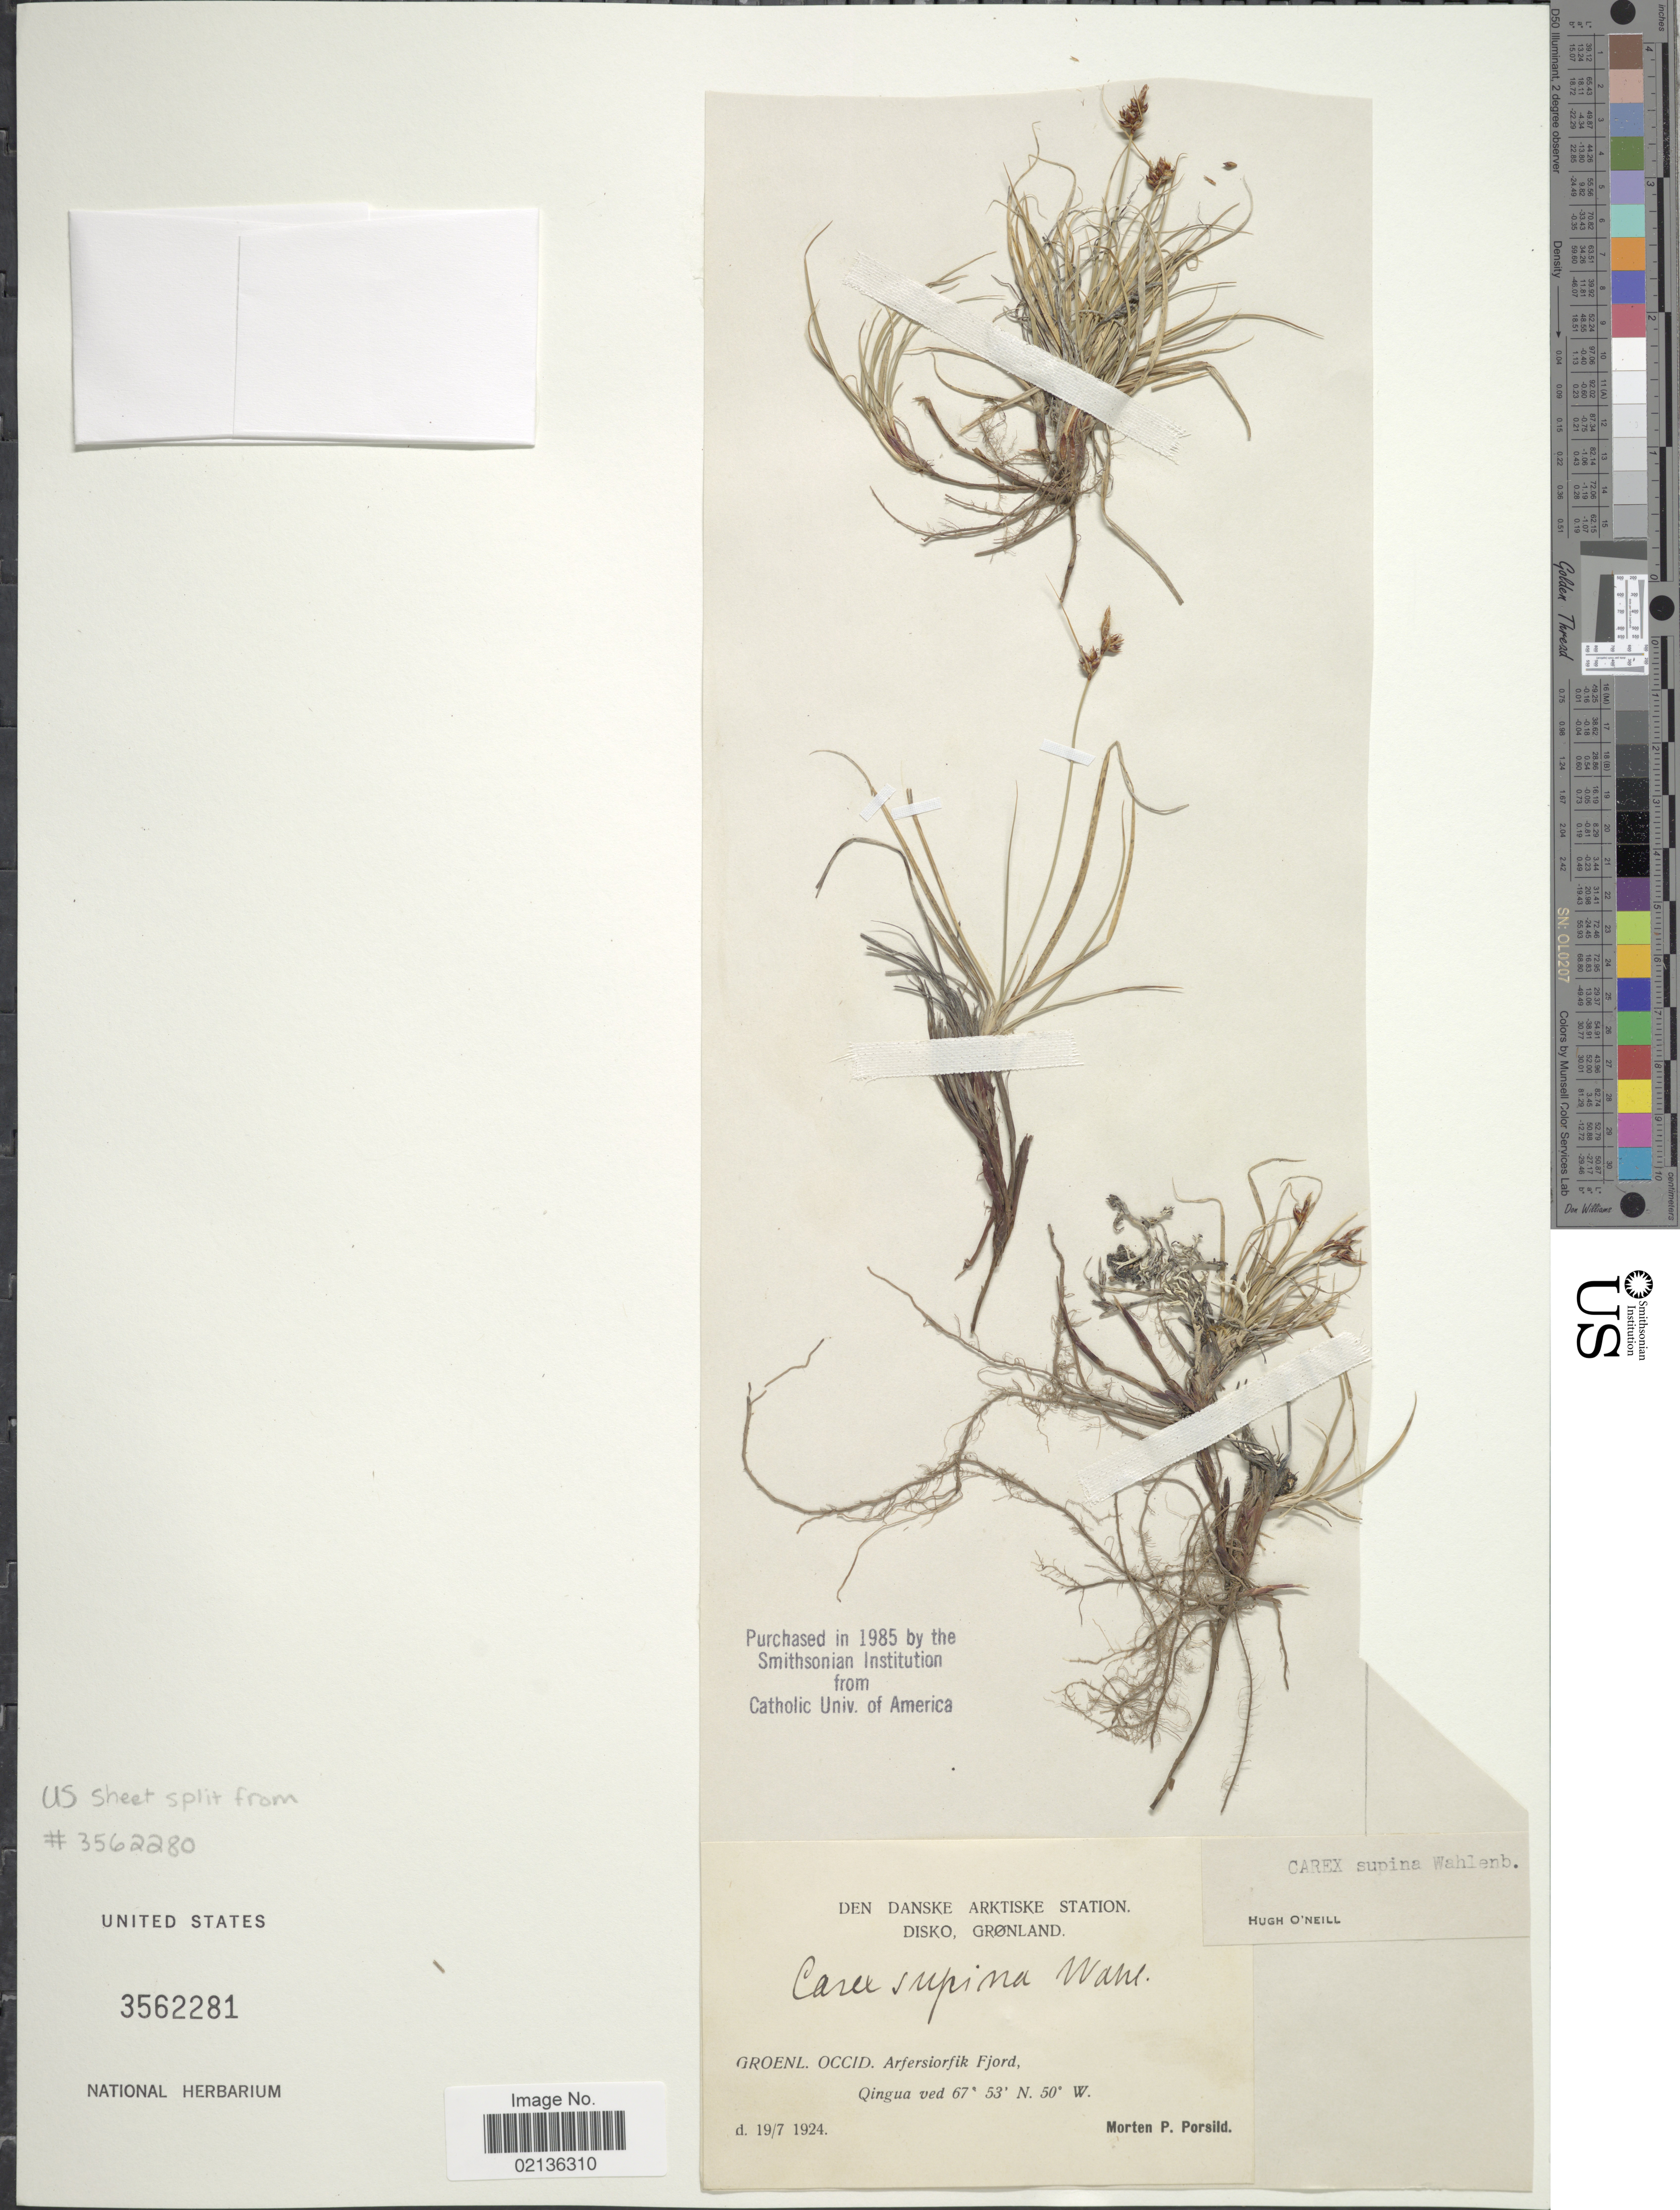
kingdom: Plantae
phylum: Tracheophyta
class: Liliopsida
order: Poales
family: Cyperaceae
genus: Carex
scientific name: Carex supina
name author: Willd. ex Wahlenb.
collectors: M. P. Porsild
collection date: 1924-07-19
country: Greenland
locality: Den Danske Arktiske Station, Disko, Grønland, Groenl. Occid., Arfersiorfik Fjord, Qingua ved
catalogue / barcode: US 3562281